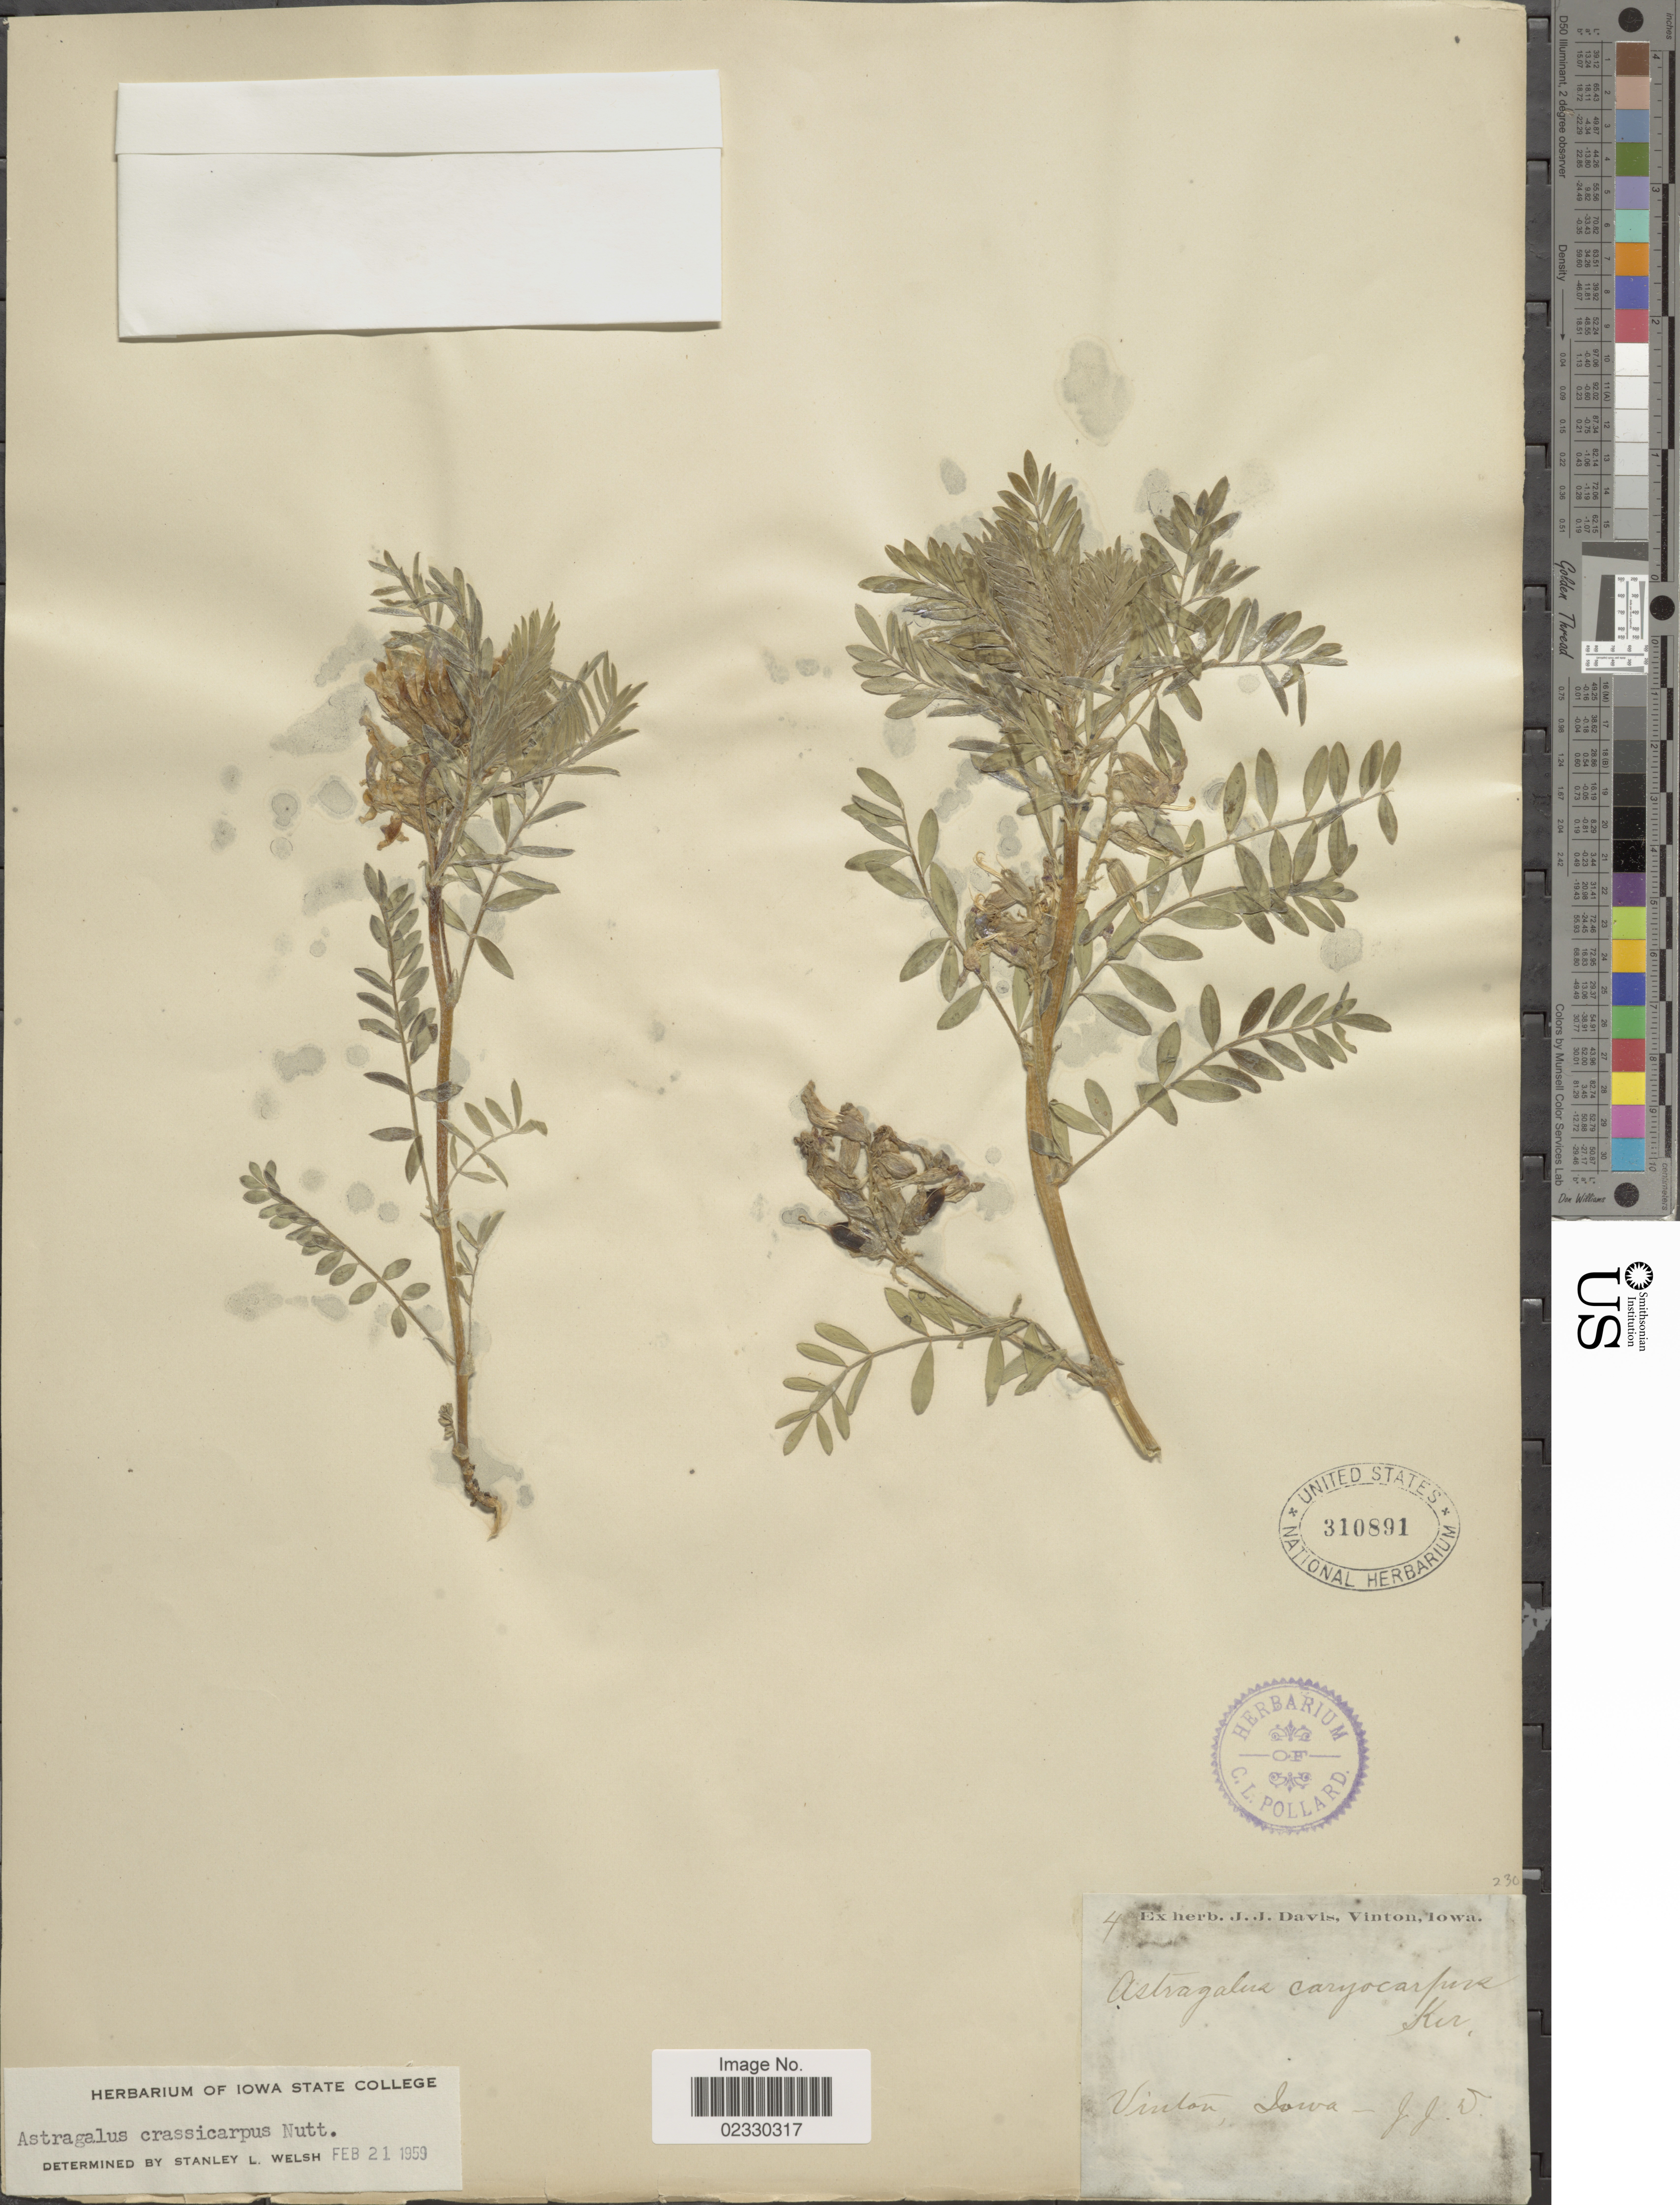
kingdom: Plantae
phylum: Tracheophyta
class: Magnoliopsida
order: Fabales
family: Fabaceae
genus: Astragalus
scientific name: Astragalus crassicarpus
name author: Nutt.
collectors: J. Davis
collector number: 4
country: United States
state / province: Iowa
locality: Vinton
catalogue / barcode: US 310891